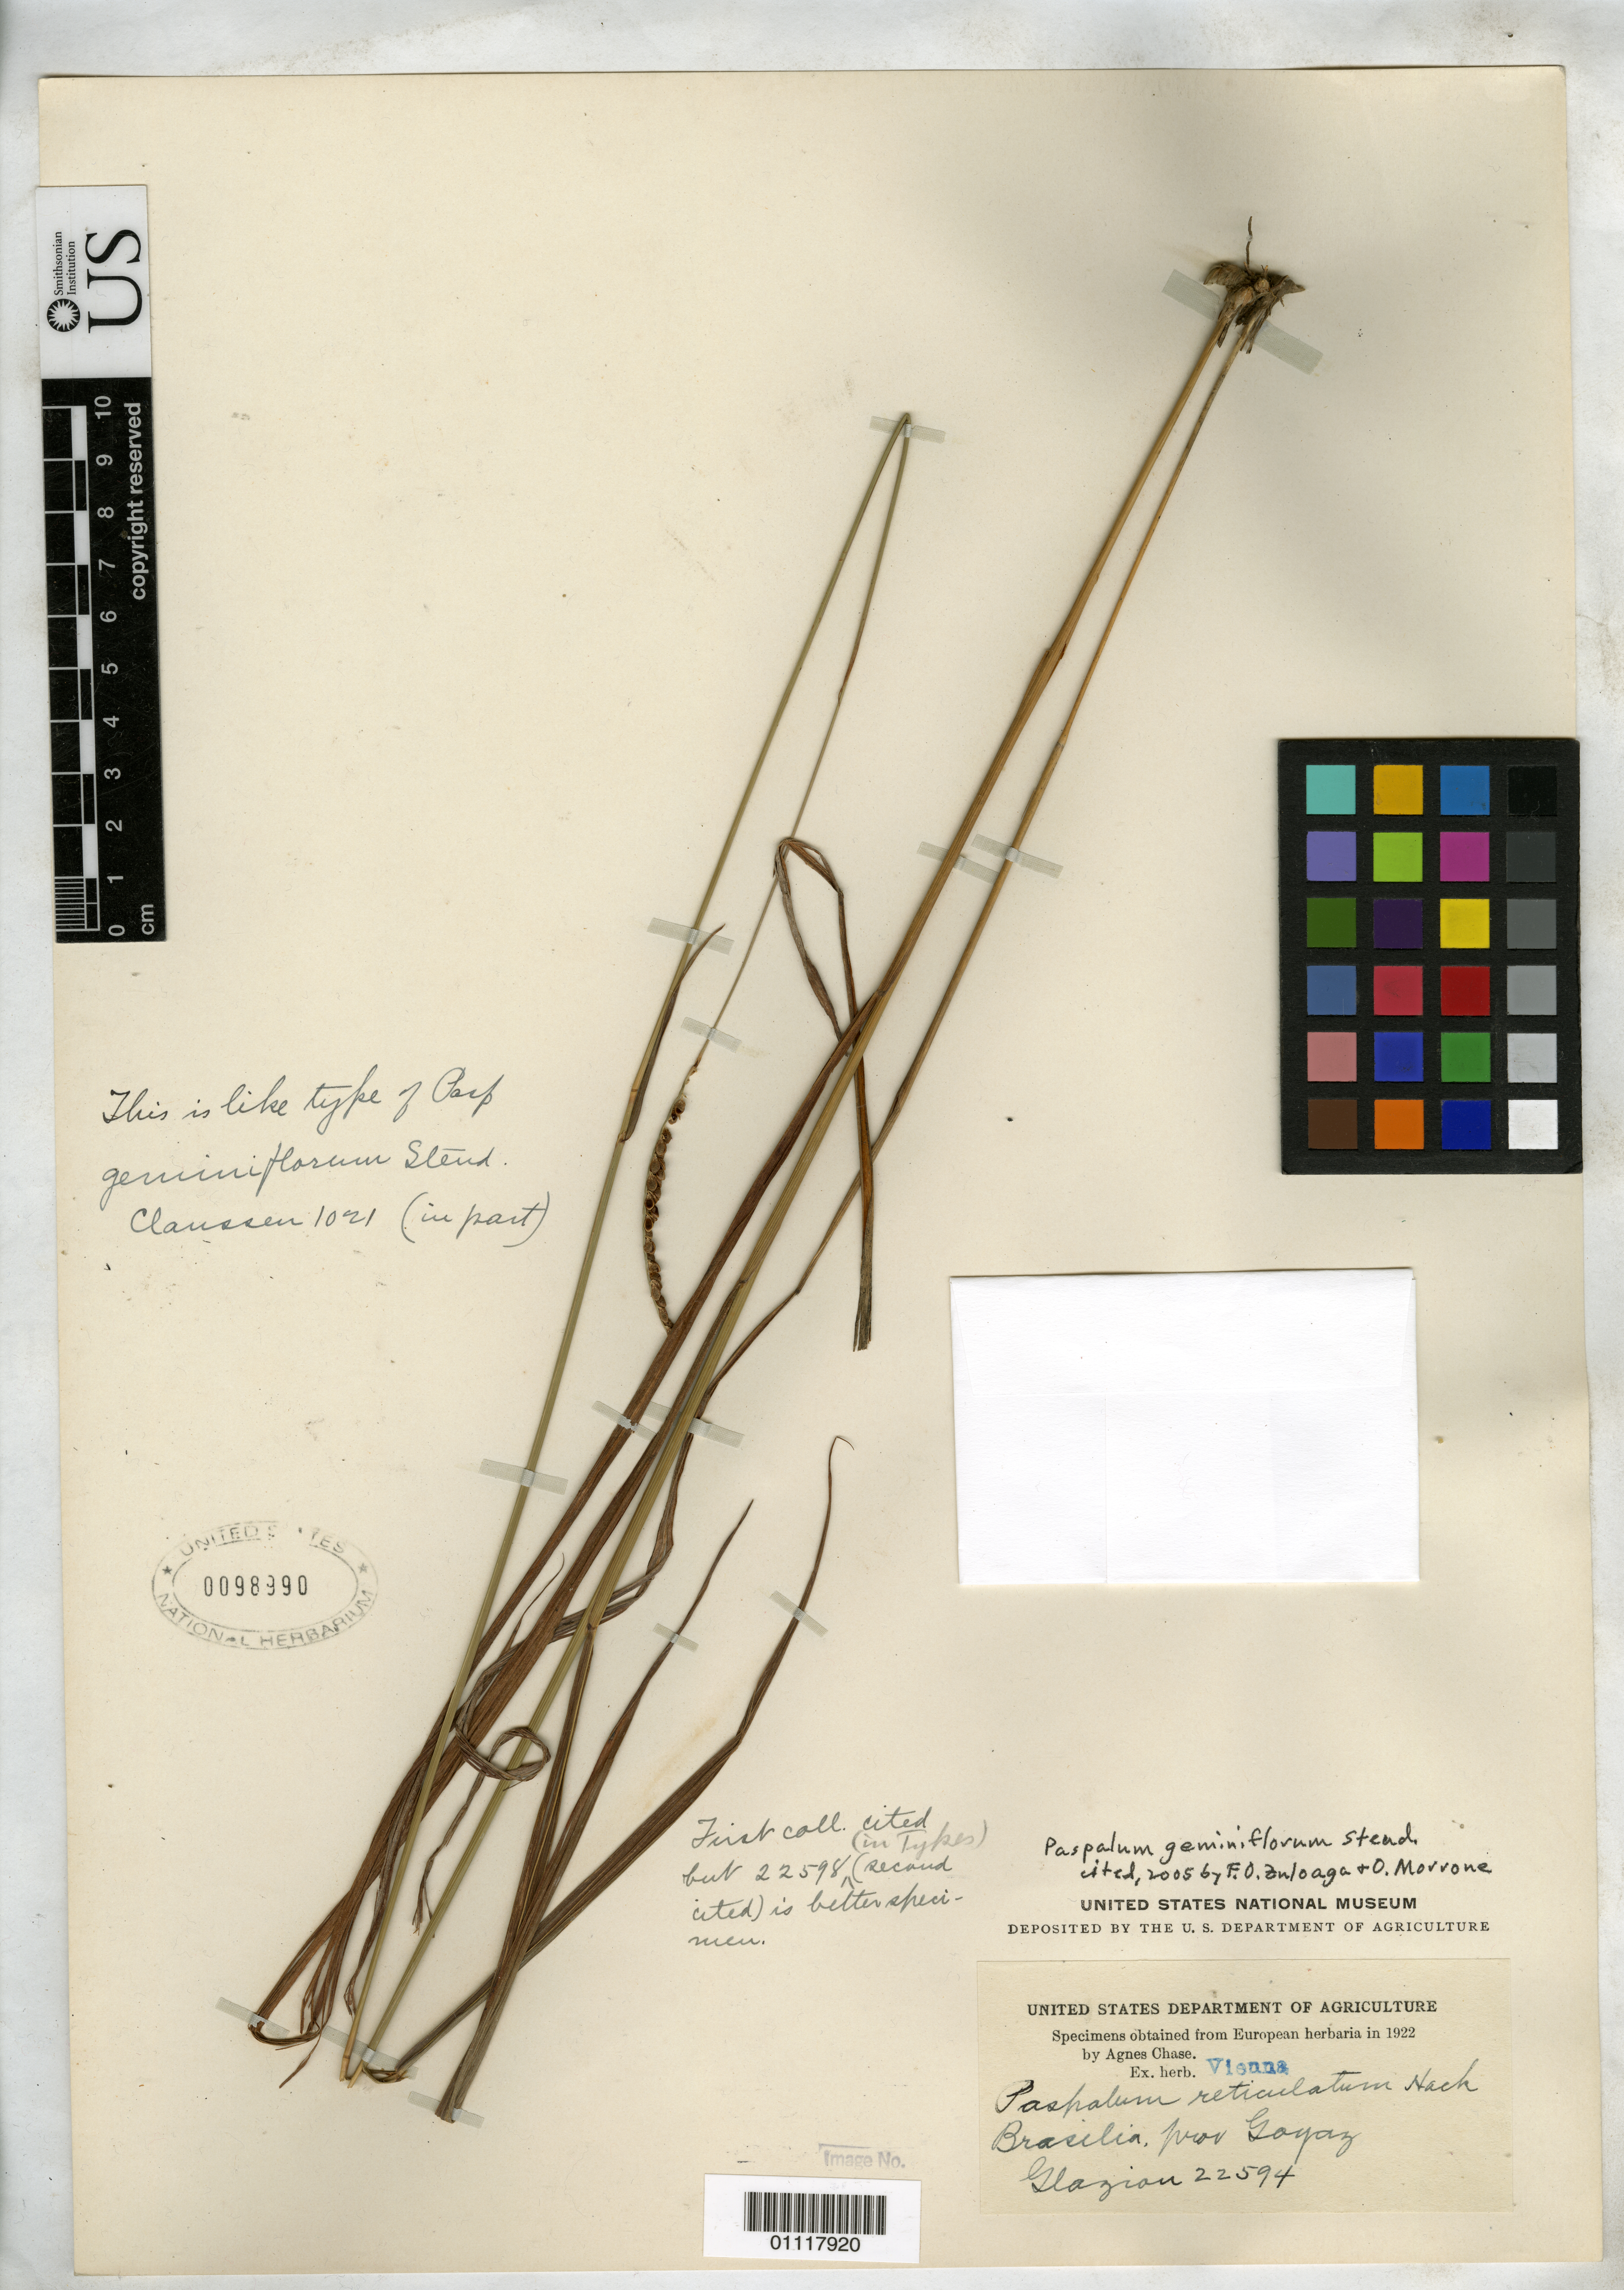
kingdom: Plantae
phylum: Tracheophyta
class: Liliopsida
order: Poales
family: Poaceae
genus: Paspalum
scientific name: Paspalum reticulatum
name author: Hack.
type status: Syntype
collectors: A. F. M. Glaziou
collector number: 22594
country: Brazil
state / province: Goiás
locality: Brasilia, Goyaz.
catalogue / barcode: US 98990